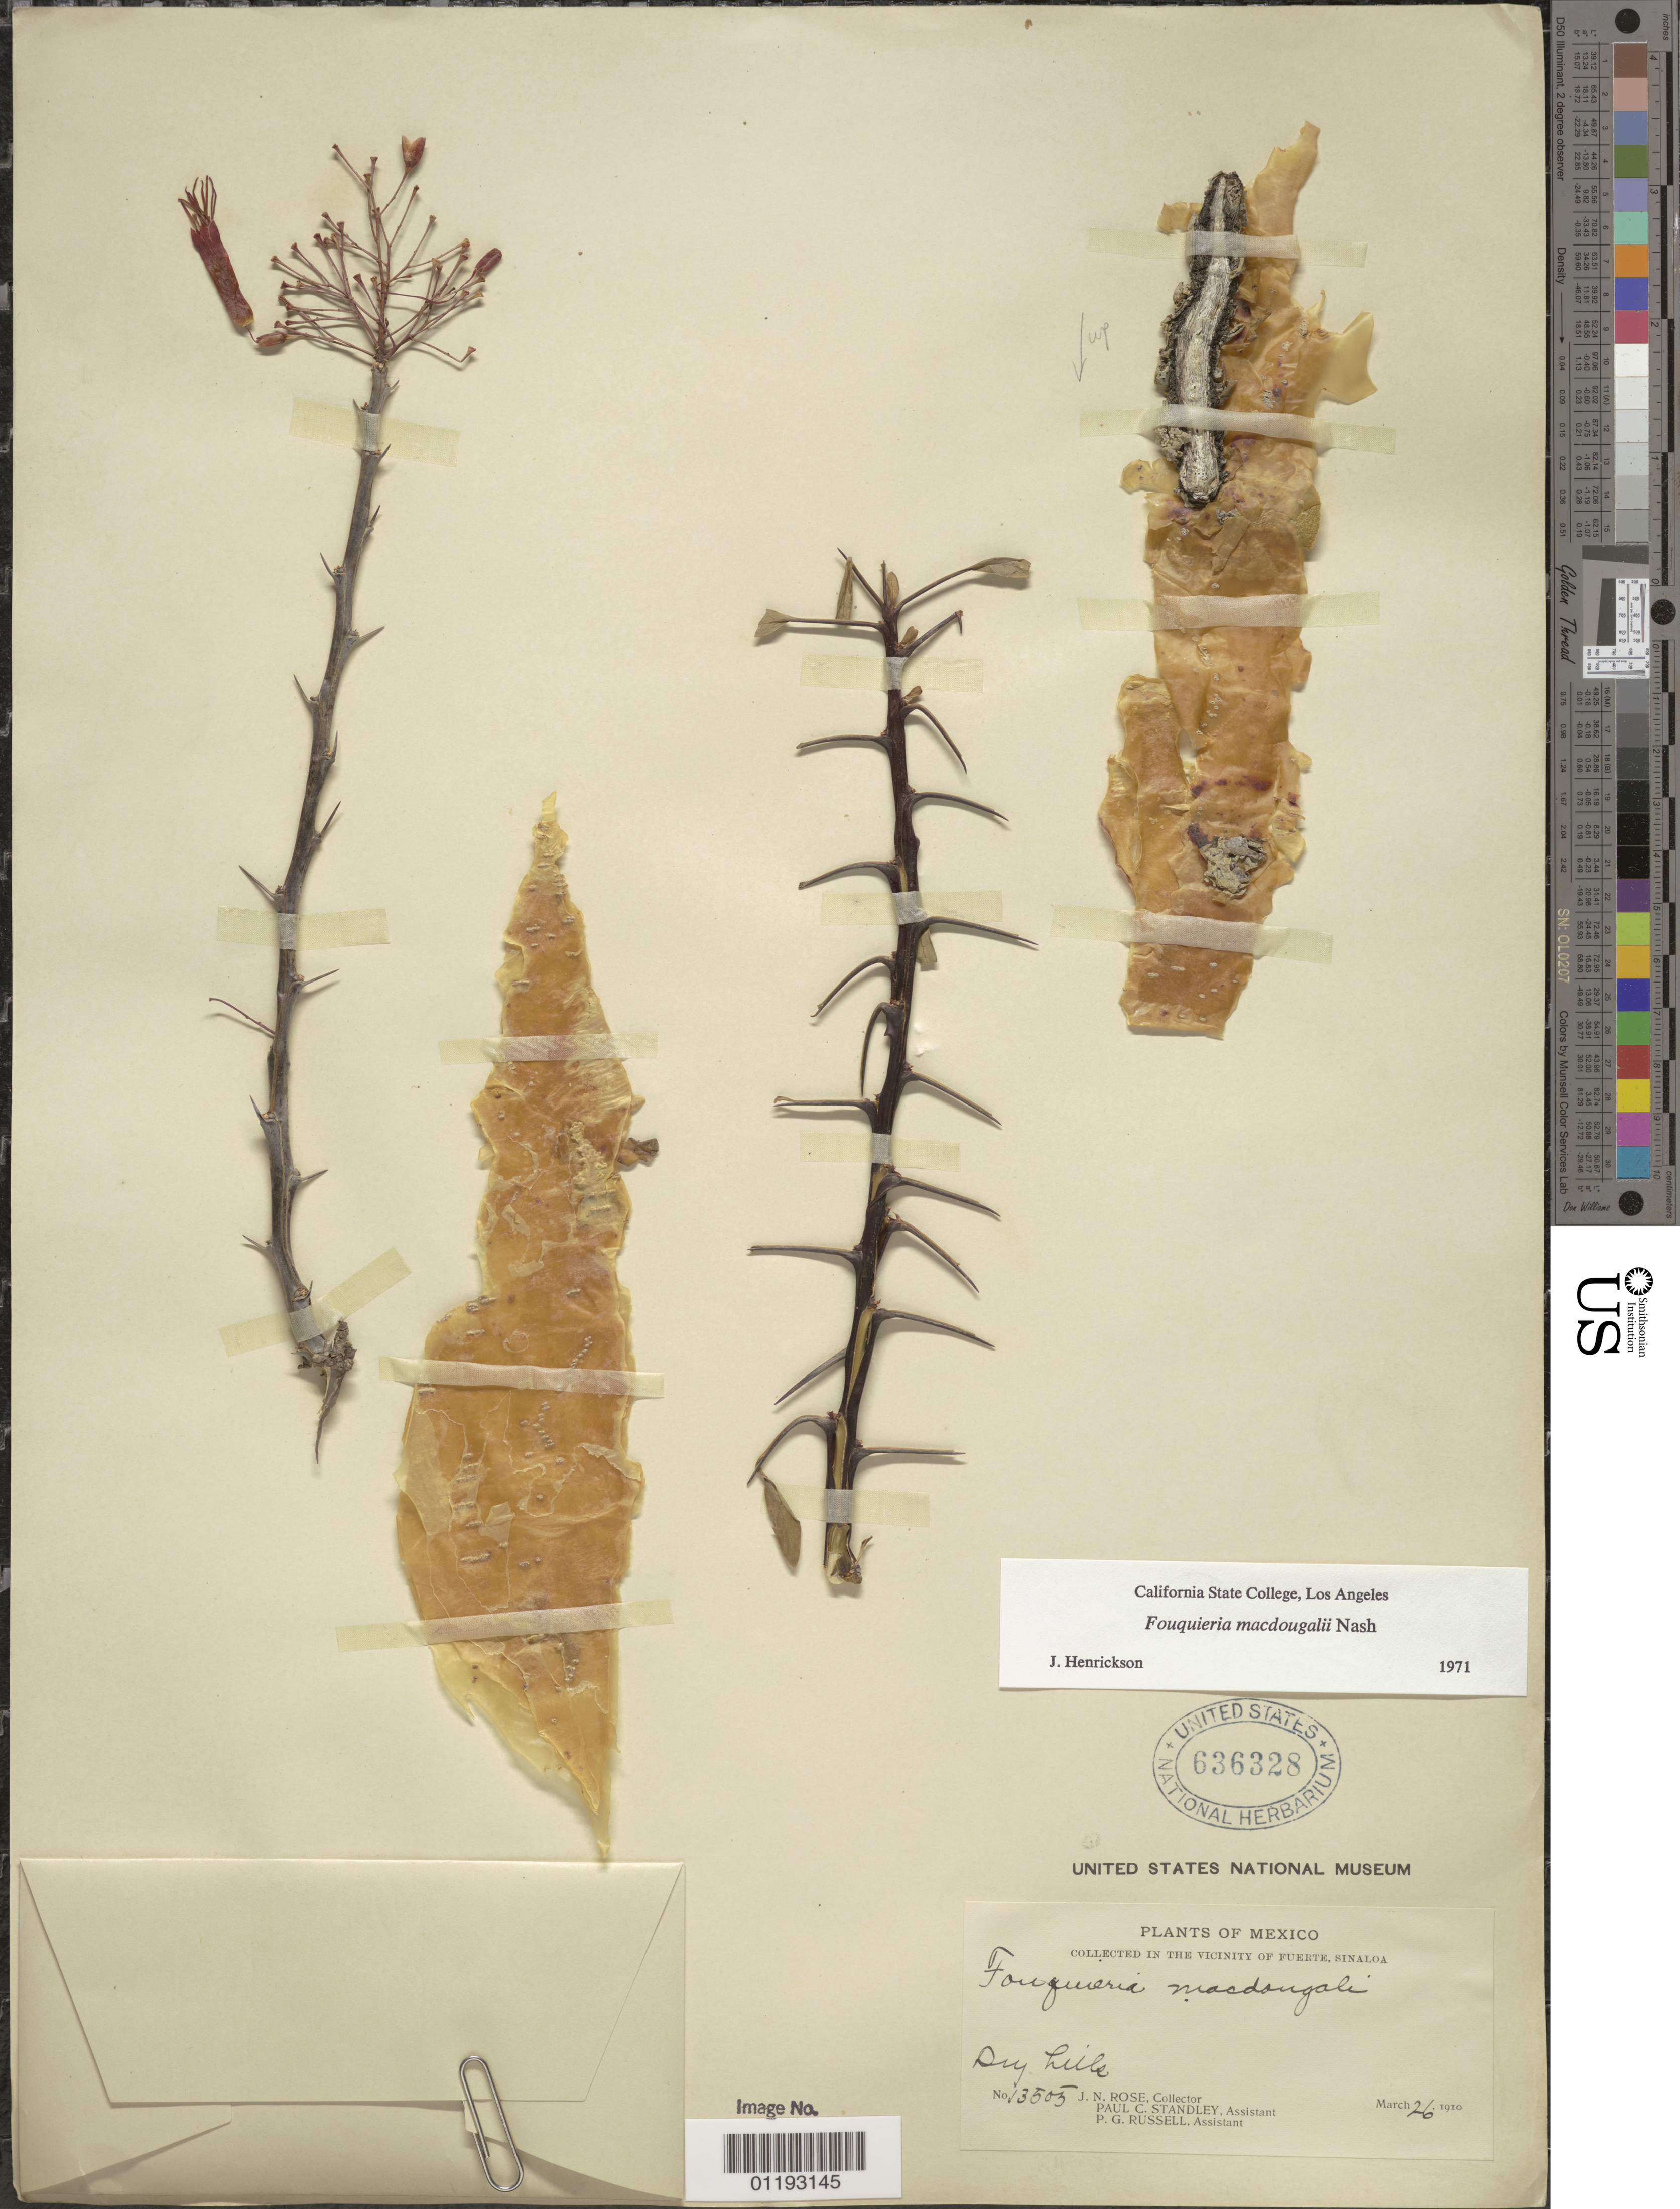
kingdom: Plantae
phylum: Tracheophyta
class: Magnoliopsida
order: Ericales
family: Fouquieriaceae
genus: Fouquieria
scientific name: Fouquieria macdougalii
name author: Nash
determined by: Henrickson, James, (CSLA), California State University at Los Angeles (UNITED STATES)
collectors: J. N. Rose, P. C. Standley & P. G. Russell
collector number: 13505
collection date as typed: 26 Mar 1910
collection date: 1910-03-26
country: Mexico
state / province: Sinaloa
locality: Vicinity of Fuerte, Sinaloa.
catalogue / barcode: US 636328